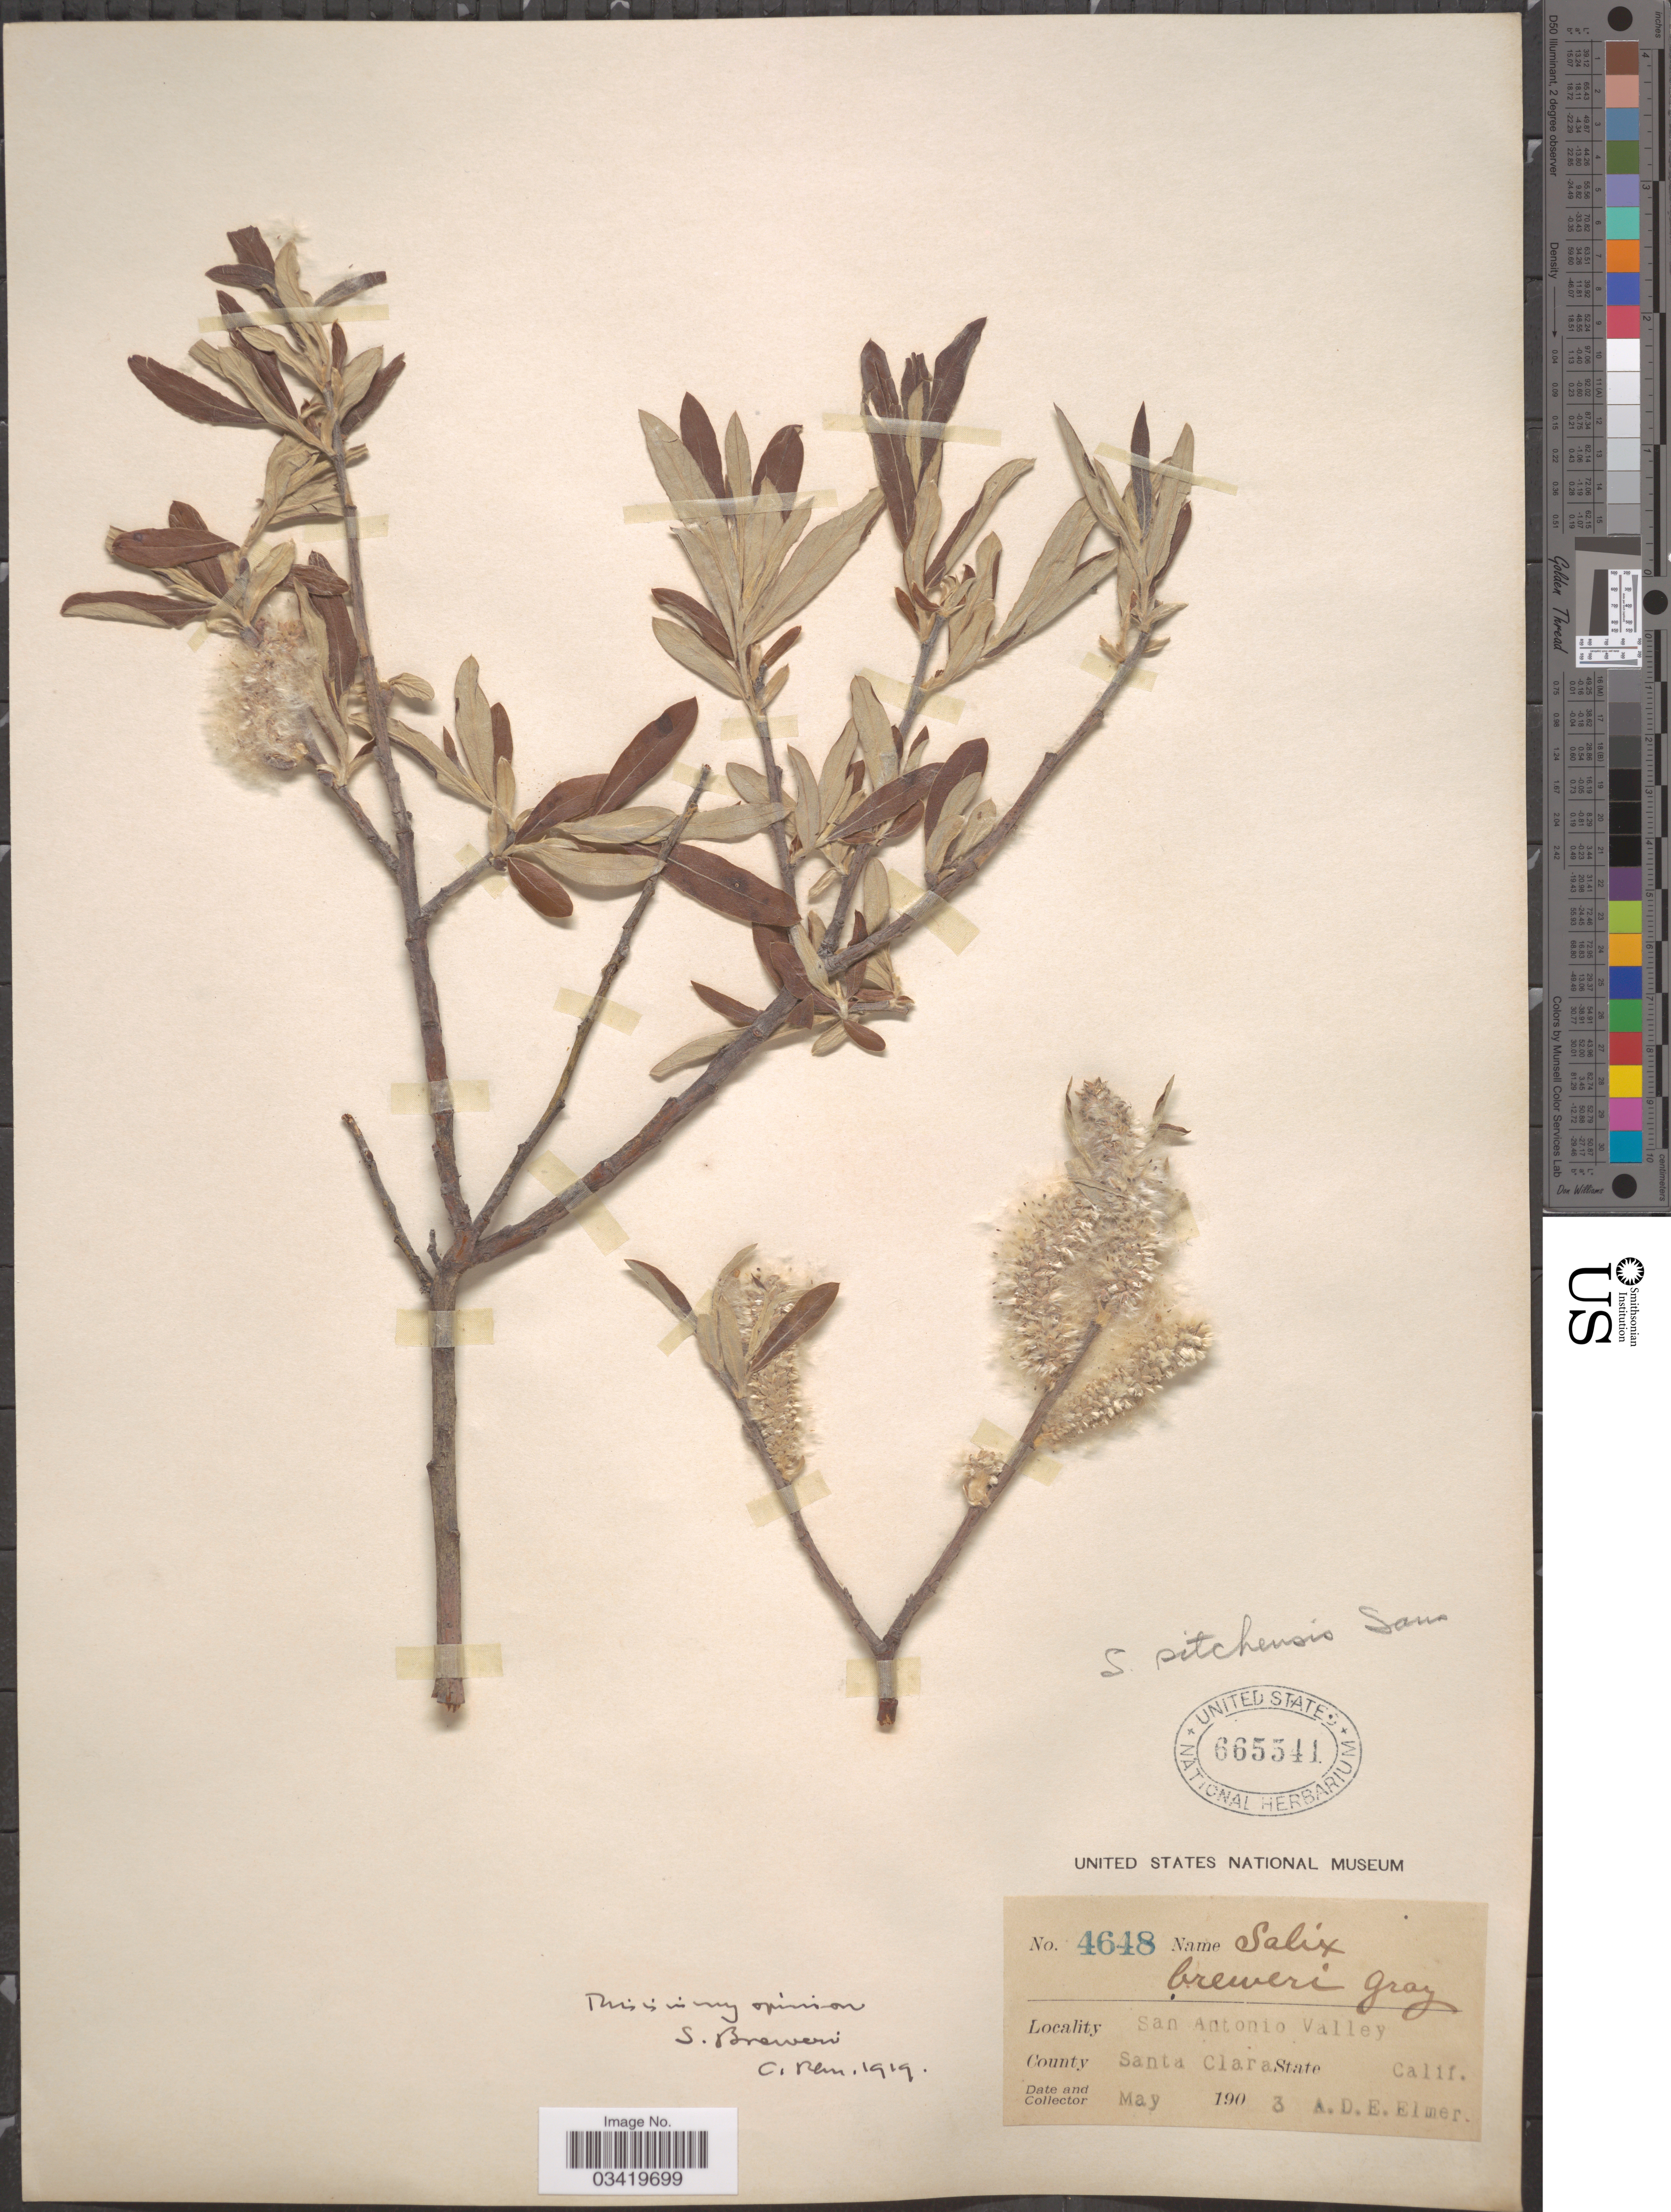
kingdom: Plantae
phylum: Tracheophyta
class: Magnoliopsida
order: Malpighiales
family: Salicaceae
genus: Salix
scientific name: Salix breweri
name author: Bebb in S. Watson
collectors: A. D. E. Elmer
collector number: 4648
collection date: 1903-05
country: United States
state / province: California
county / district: Santa Clara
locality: San Antonio Valley. County Santa Clara.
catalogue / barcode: US 665541